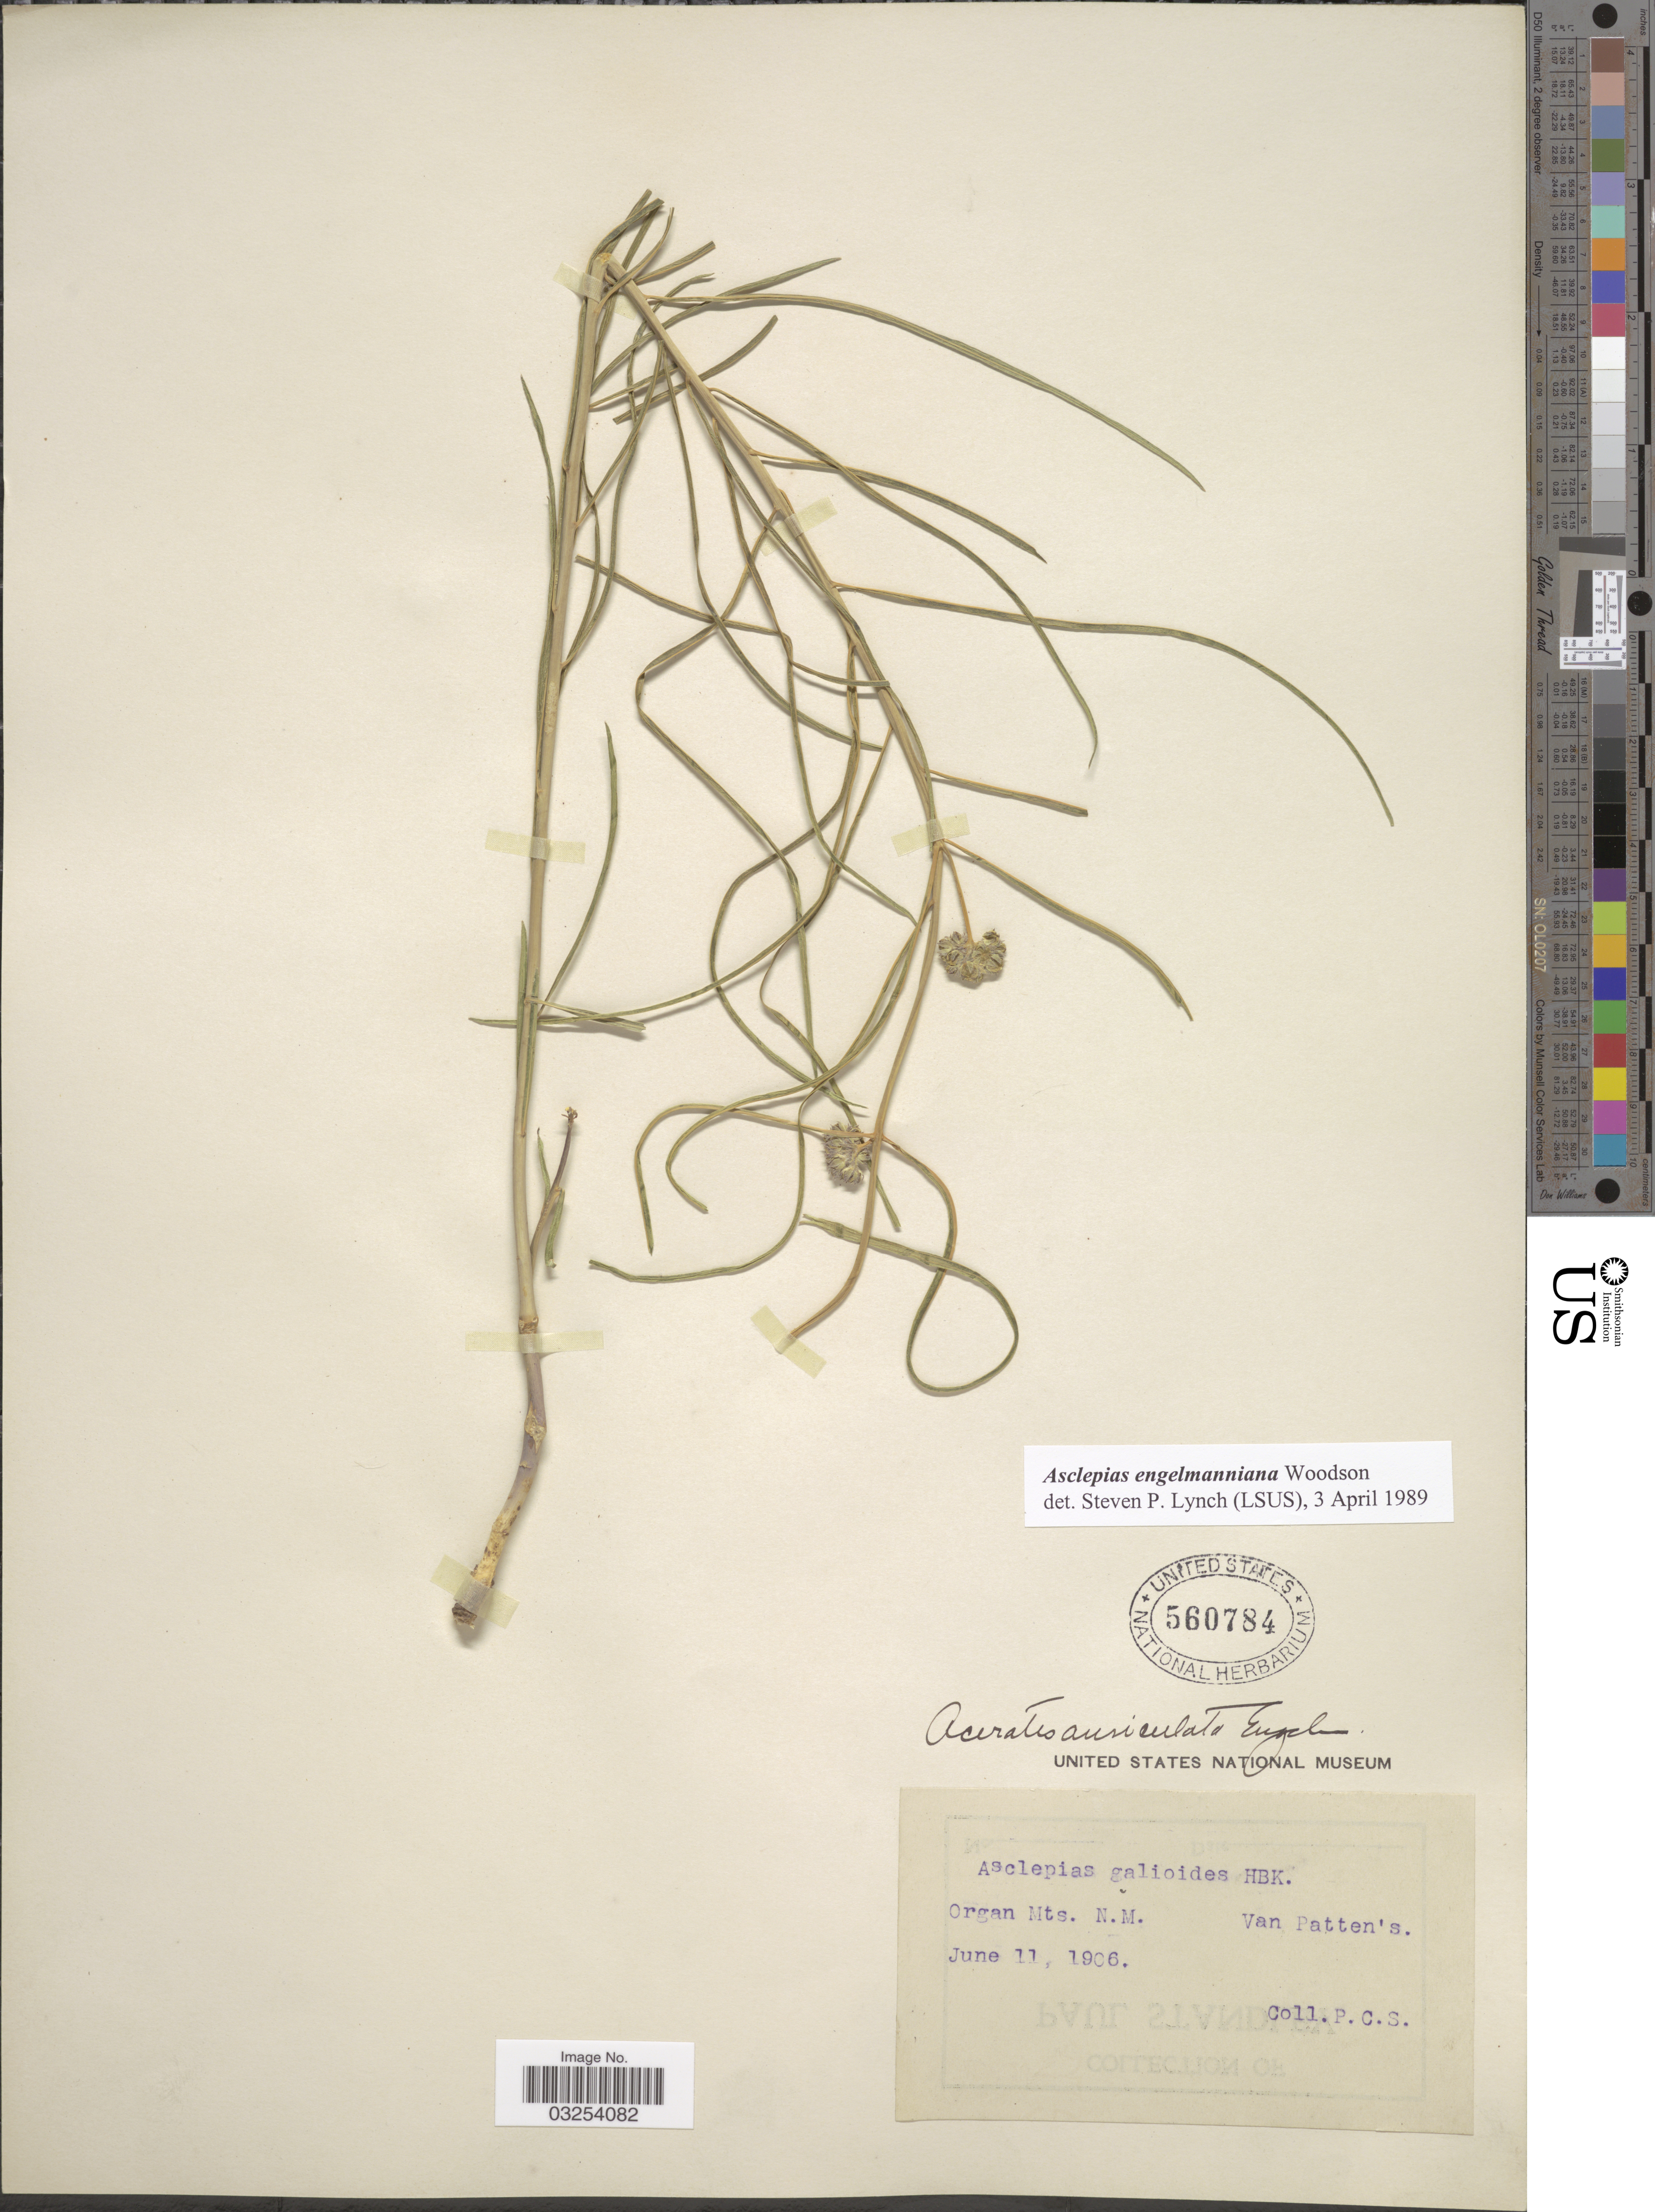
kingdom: Plantae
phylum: Tracheophyta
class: Magnoliopsida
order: Gentianales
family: Apocynaceae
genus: Asclepias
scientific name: Asclepias engelmanniana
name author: Woodson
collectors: P. C. S.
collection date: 1906-06-11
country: United States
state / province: New Mexico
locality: Organ Mts. Van Patten's.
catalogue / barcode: US 560784